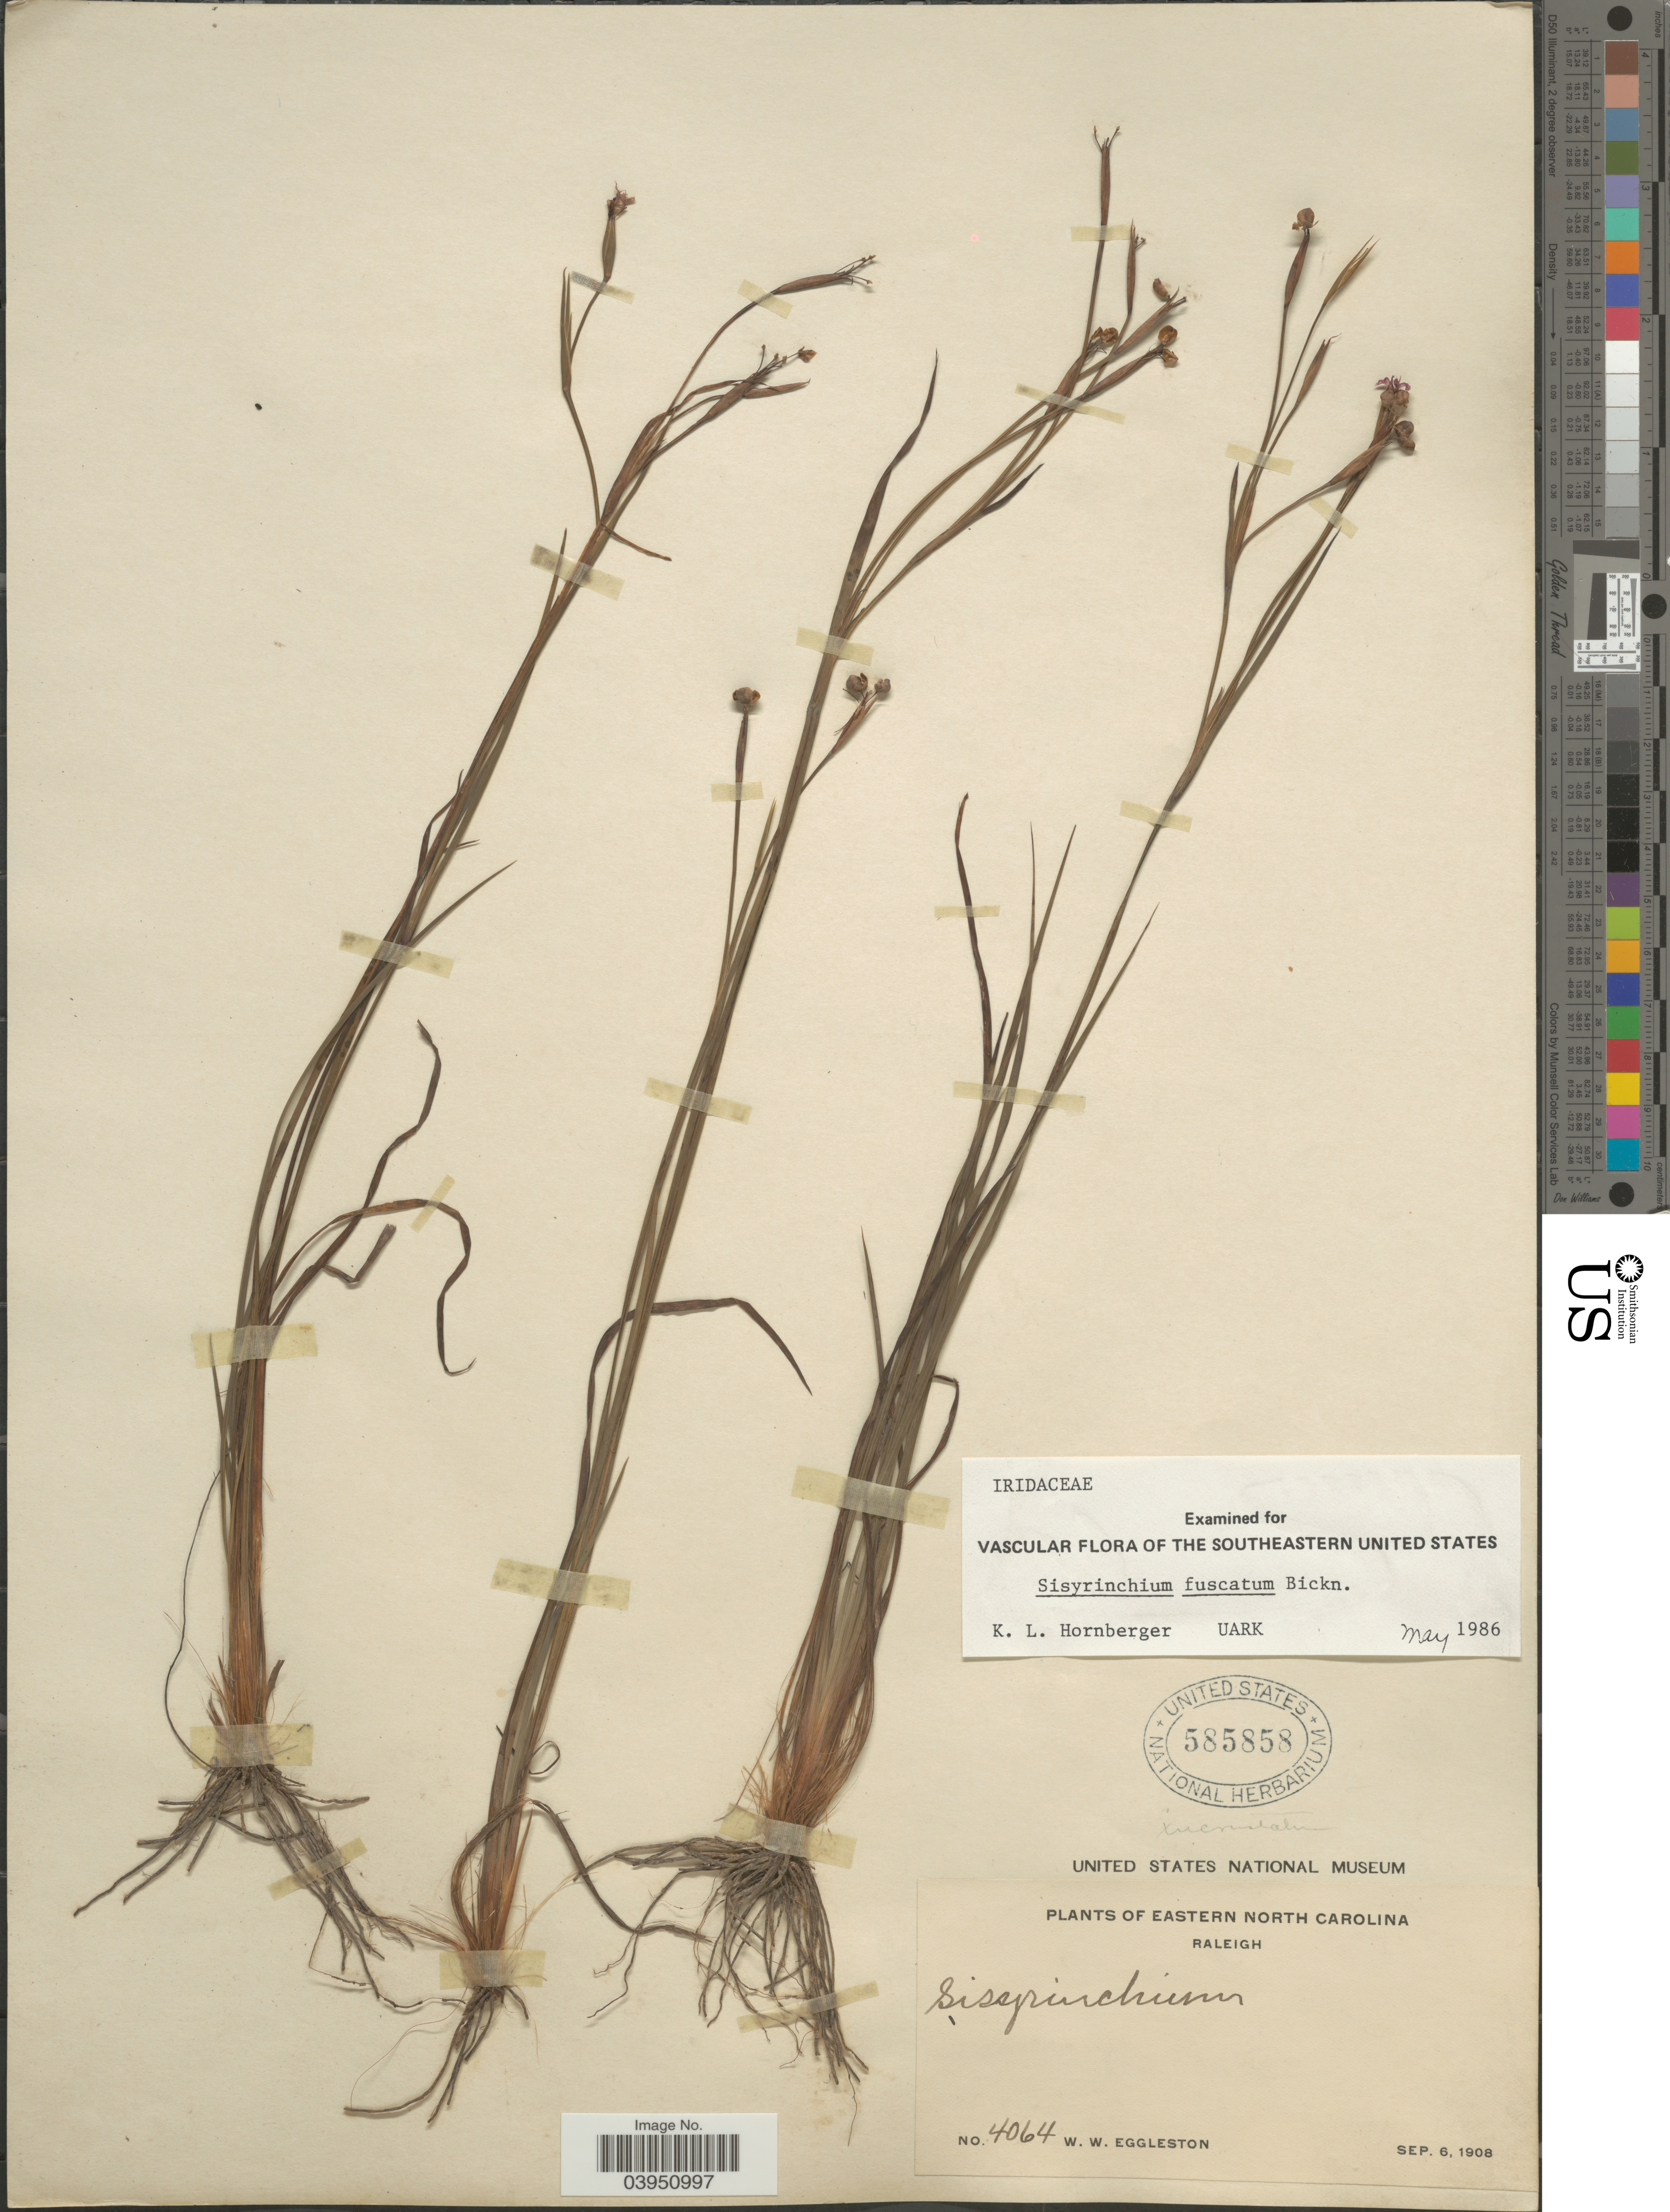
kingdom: Plantae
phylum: Tracheophyta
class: Liliopsida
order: Asparagales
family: Iridaceae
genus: Sisyrinchium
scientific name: Sisyrinchium fuscatum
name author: E.P. Bicknell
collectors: W. W. Eggleston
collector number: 4064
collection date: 1908-09-06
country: United States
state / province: North Carolina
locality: Eastern North Carolina. Raleigh.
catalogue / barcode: US 585858